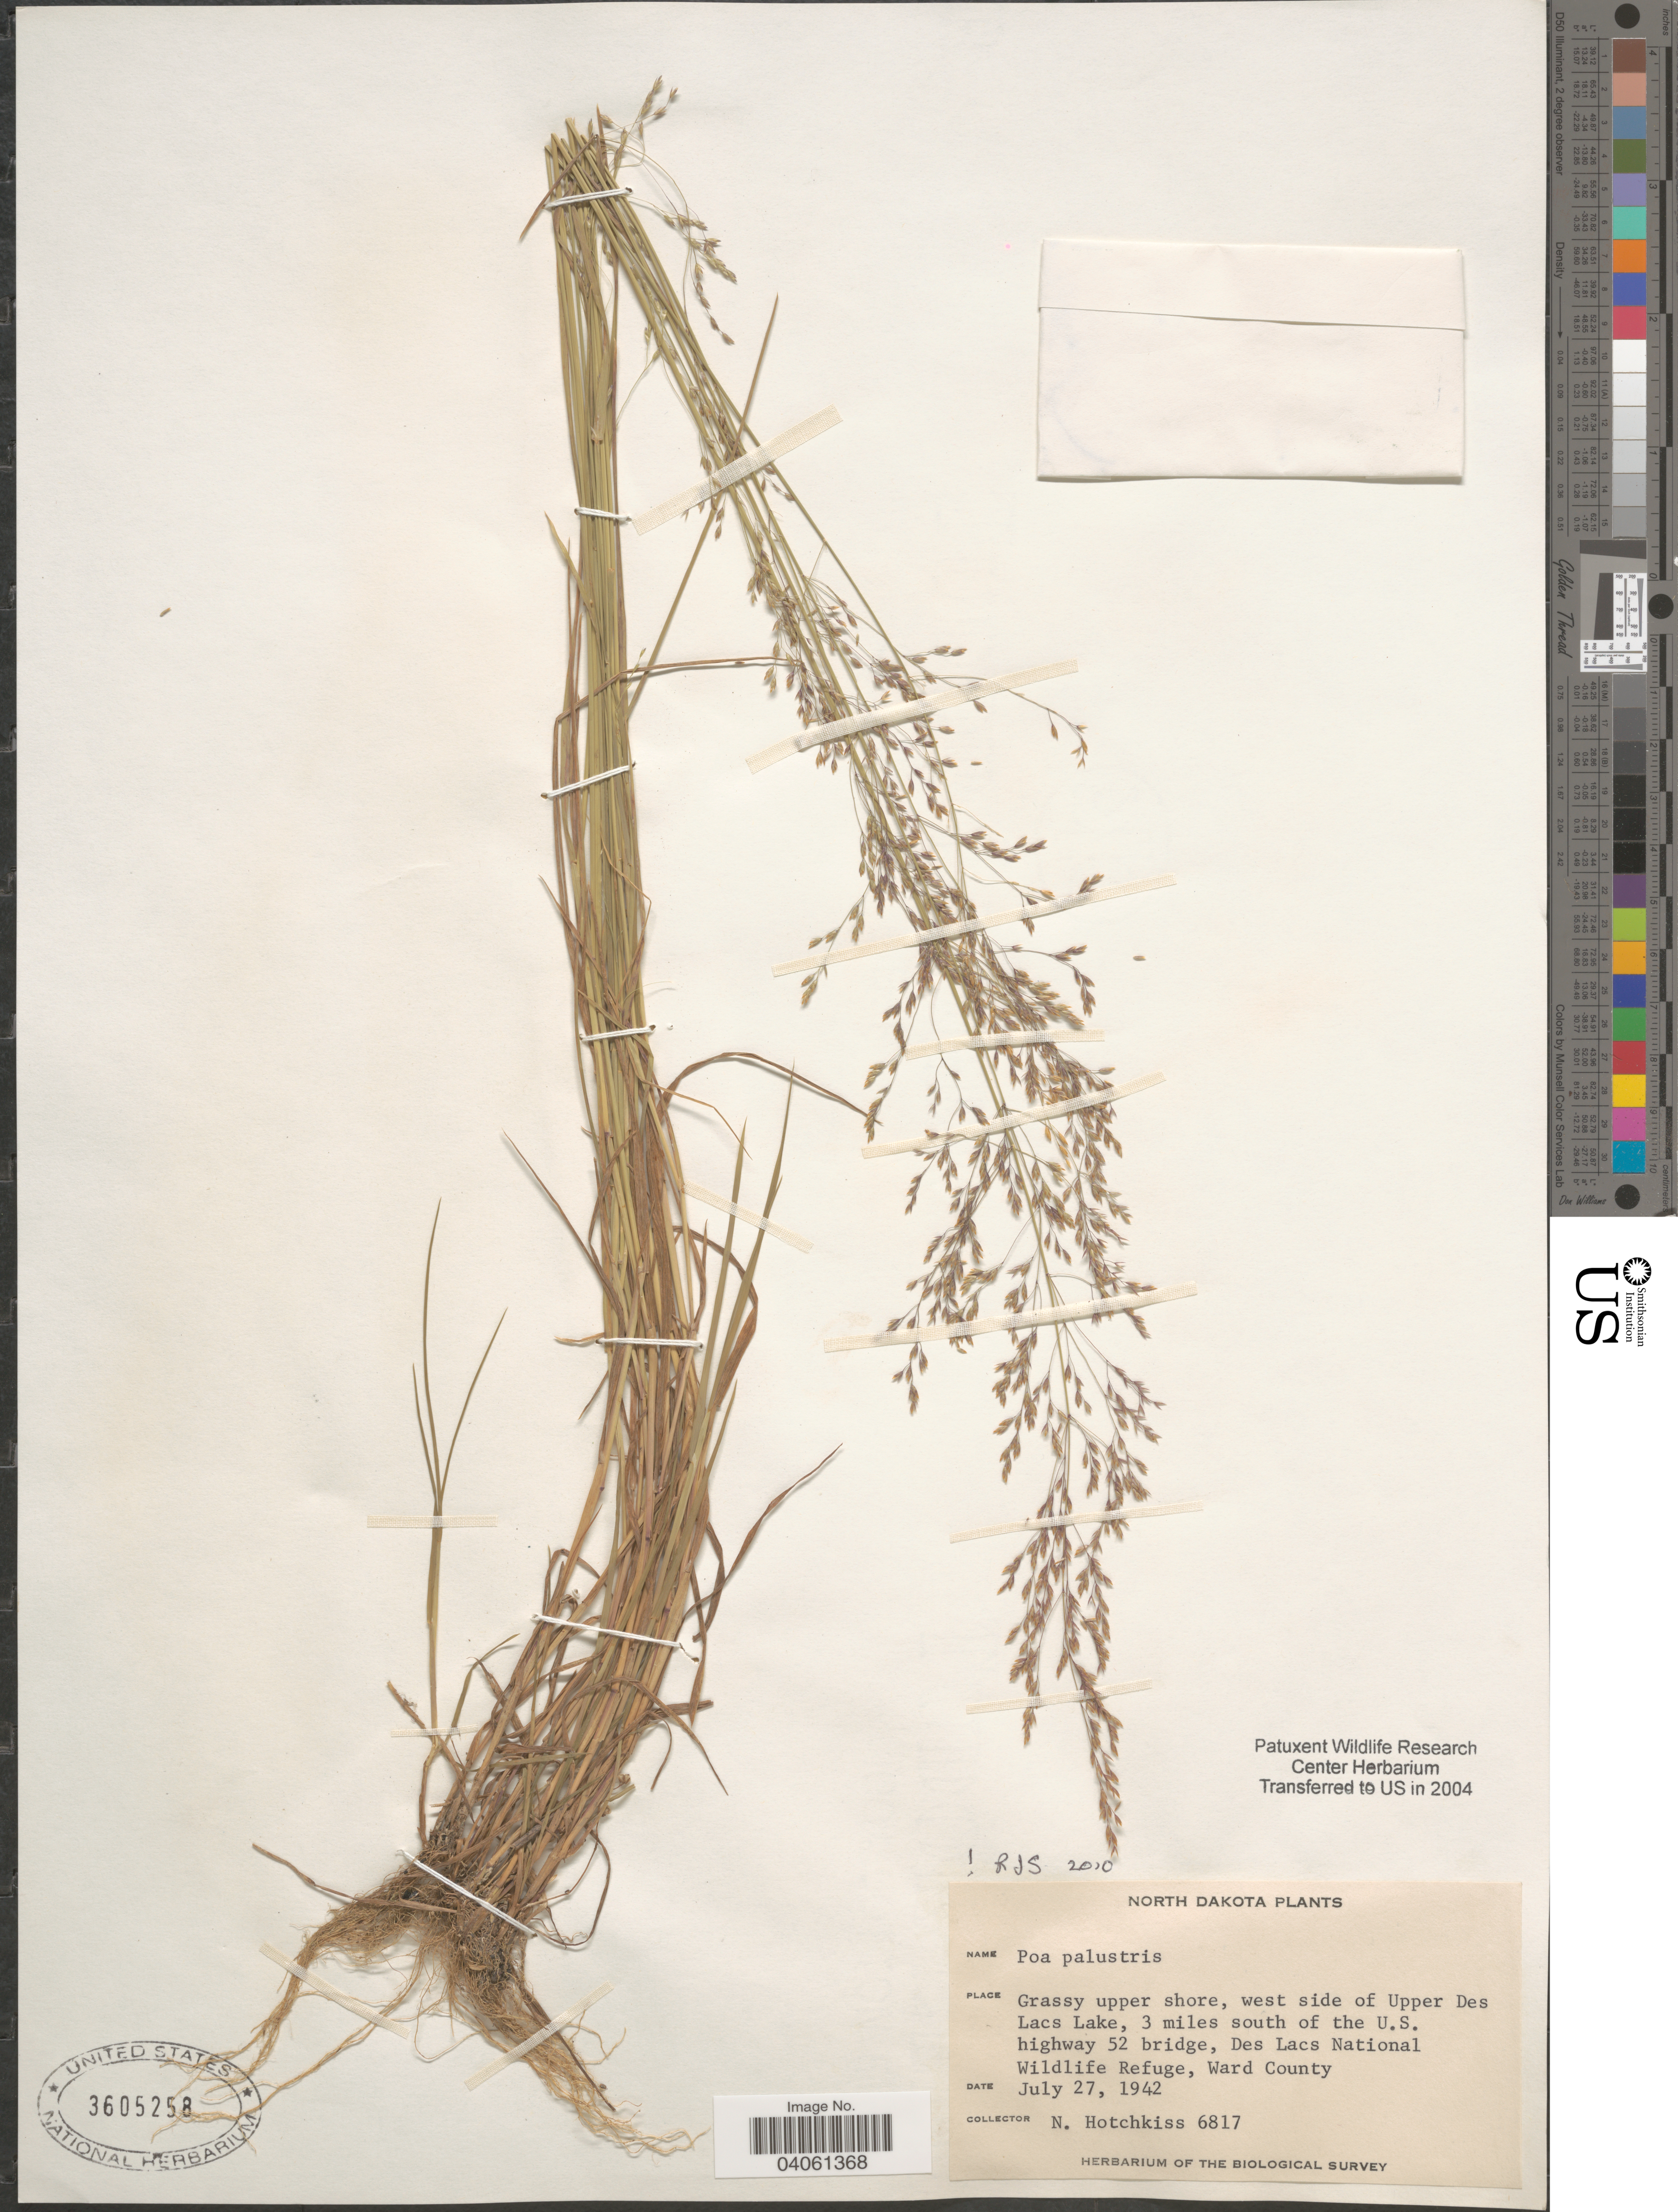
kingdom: Plantae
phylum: Tracheophyta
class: Liliopsida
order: Poales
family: Poaceae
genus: Poa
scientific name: Poa palustris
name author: L.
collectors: N. Hotchkiss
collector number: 6817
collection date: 1942-07-27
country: United States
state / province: North Dakota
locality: Grassy upper shore, west side of Upper Des Lacs Lake, 3 miles south of the U.S. highway 52 bridge, Des Lacs National Wildlife Refuge, Ward County.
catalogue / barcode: US 3605258